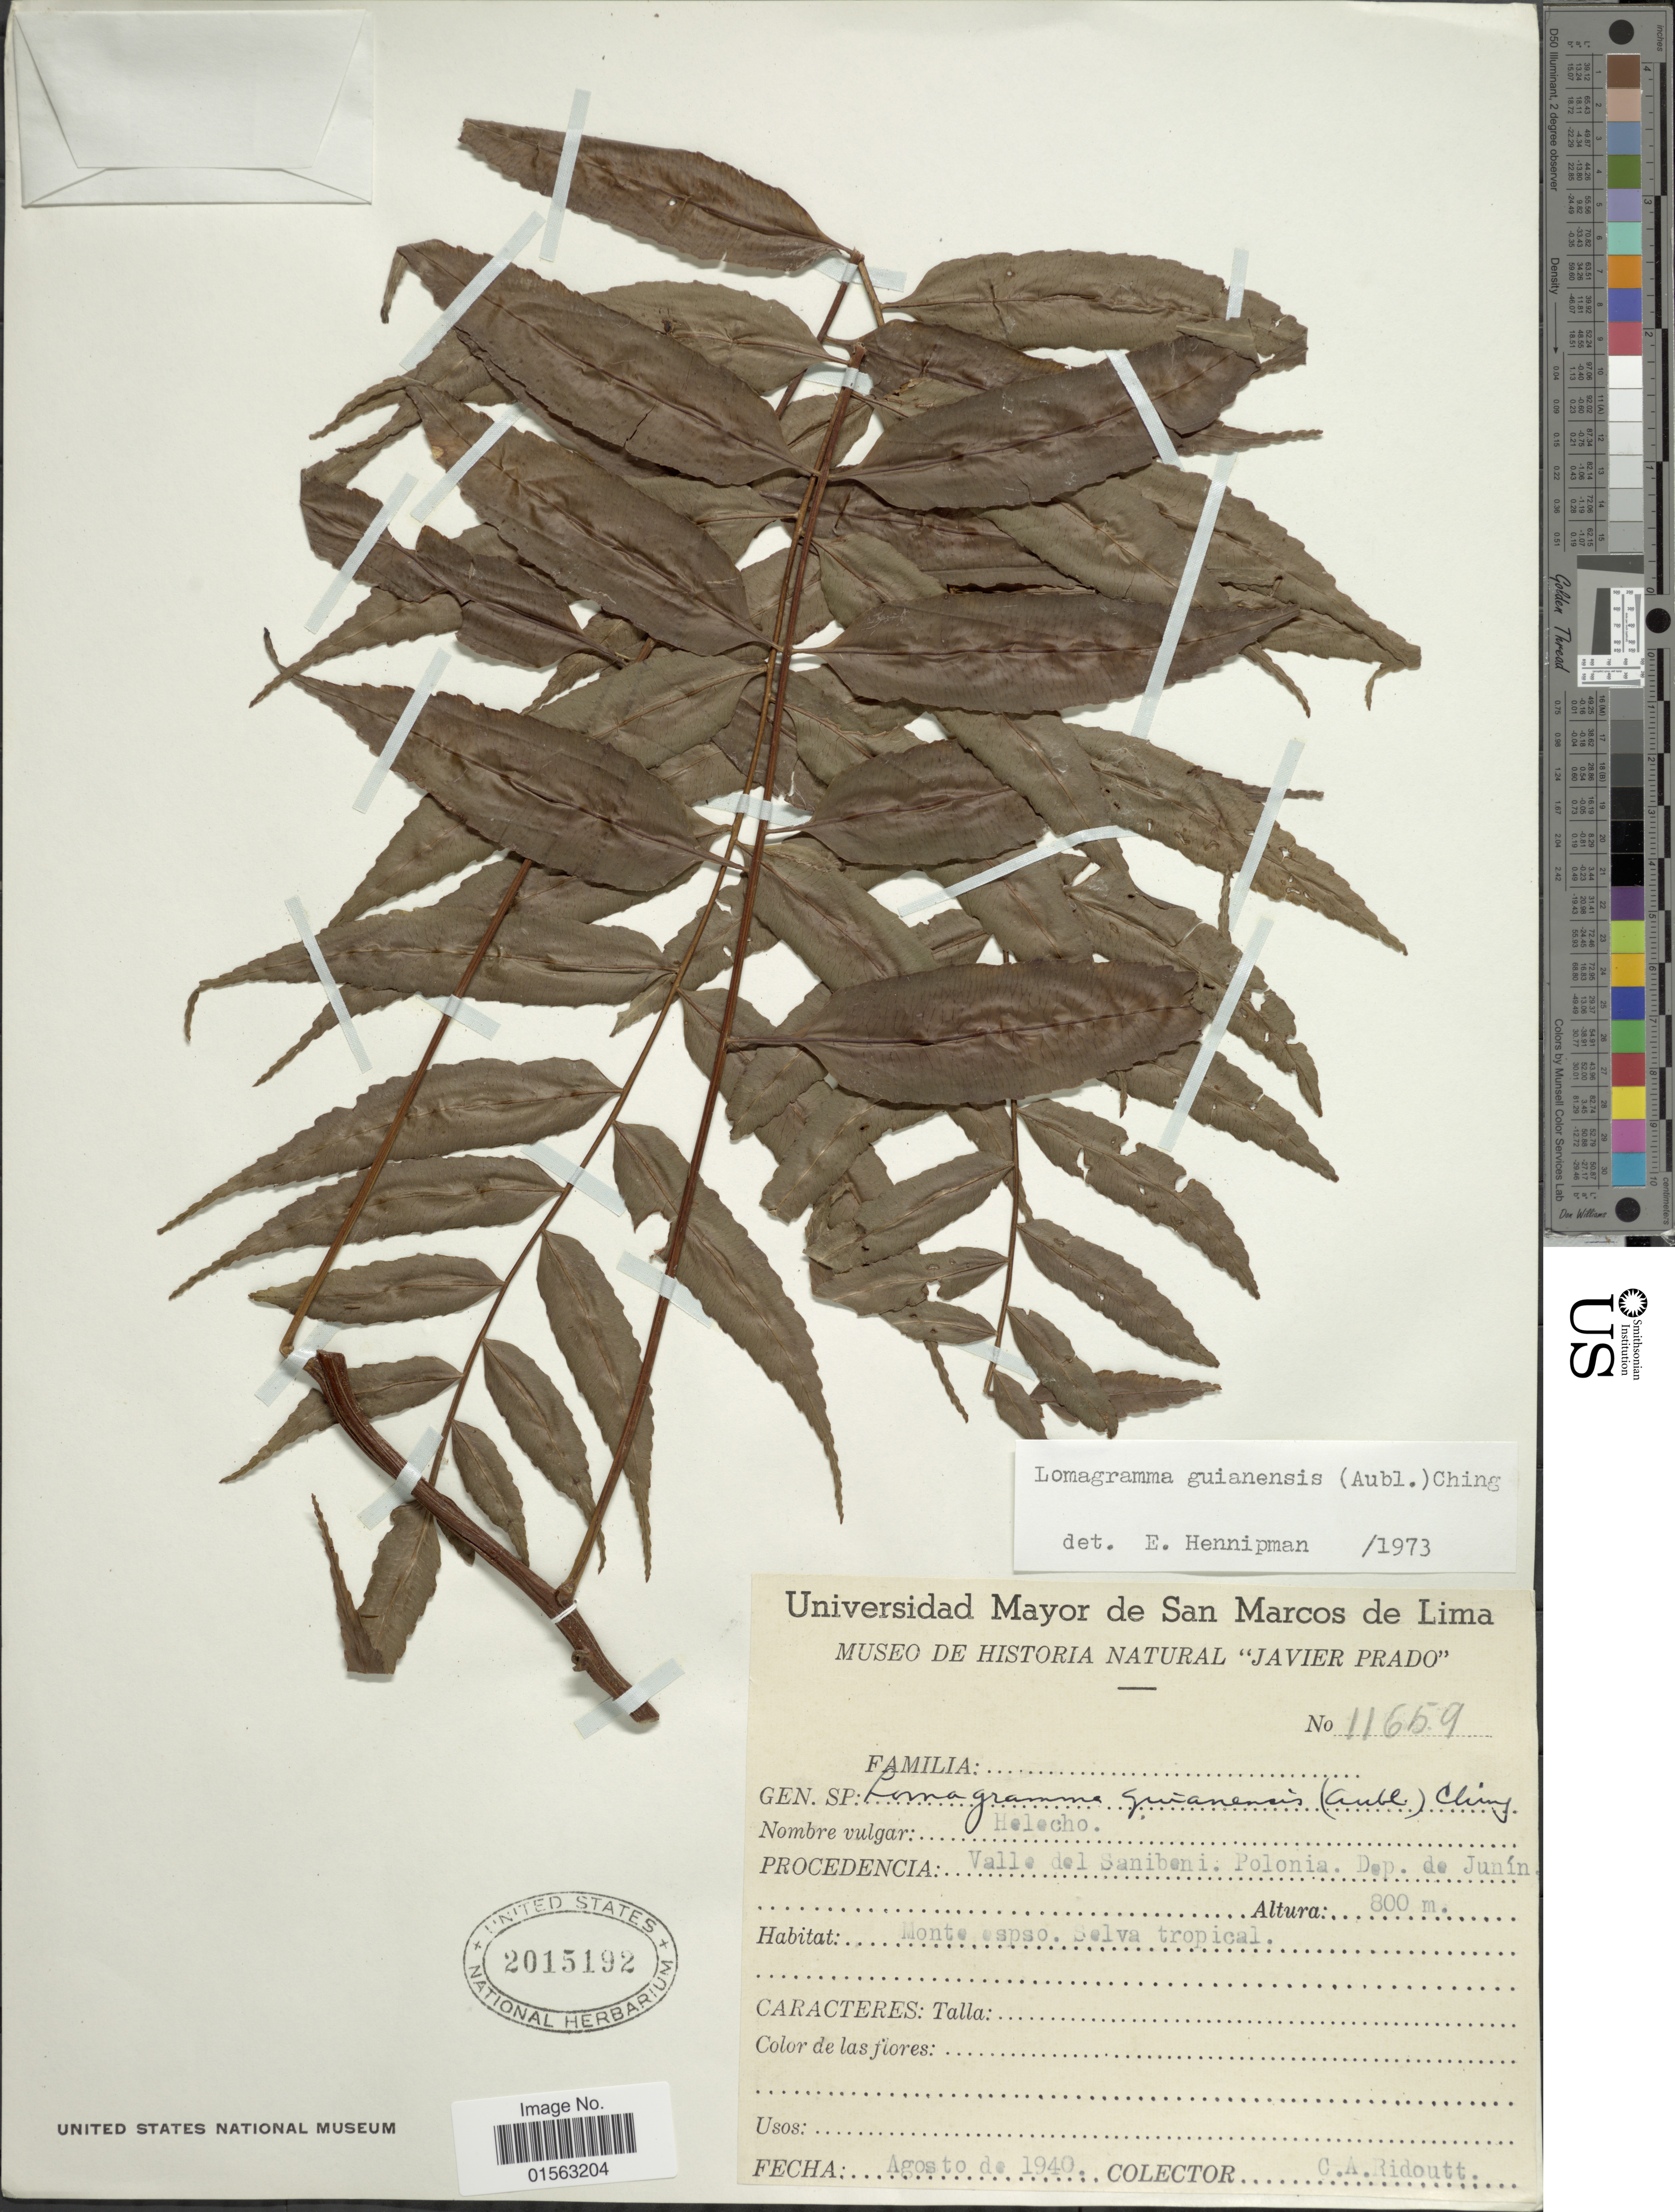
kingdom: Plantae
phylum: Tracheophyta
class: Polypodiopsida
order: Polypodiales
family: Dryopteridaceae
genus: Mickelia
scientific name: Mickelia guianensis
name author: (Aubl.) R.C. Moran et al.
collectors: C. Ridoutt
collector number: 11659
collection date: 1940-08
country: Peru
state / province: Junín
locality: Helecho, Valle del Sanibeni, Polonia, monte espso, Selva tropical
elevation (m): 800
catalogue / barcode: US 2015192